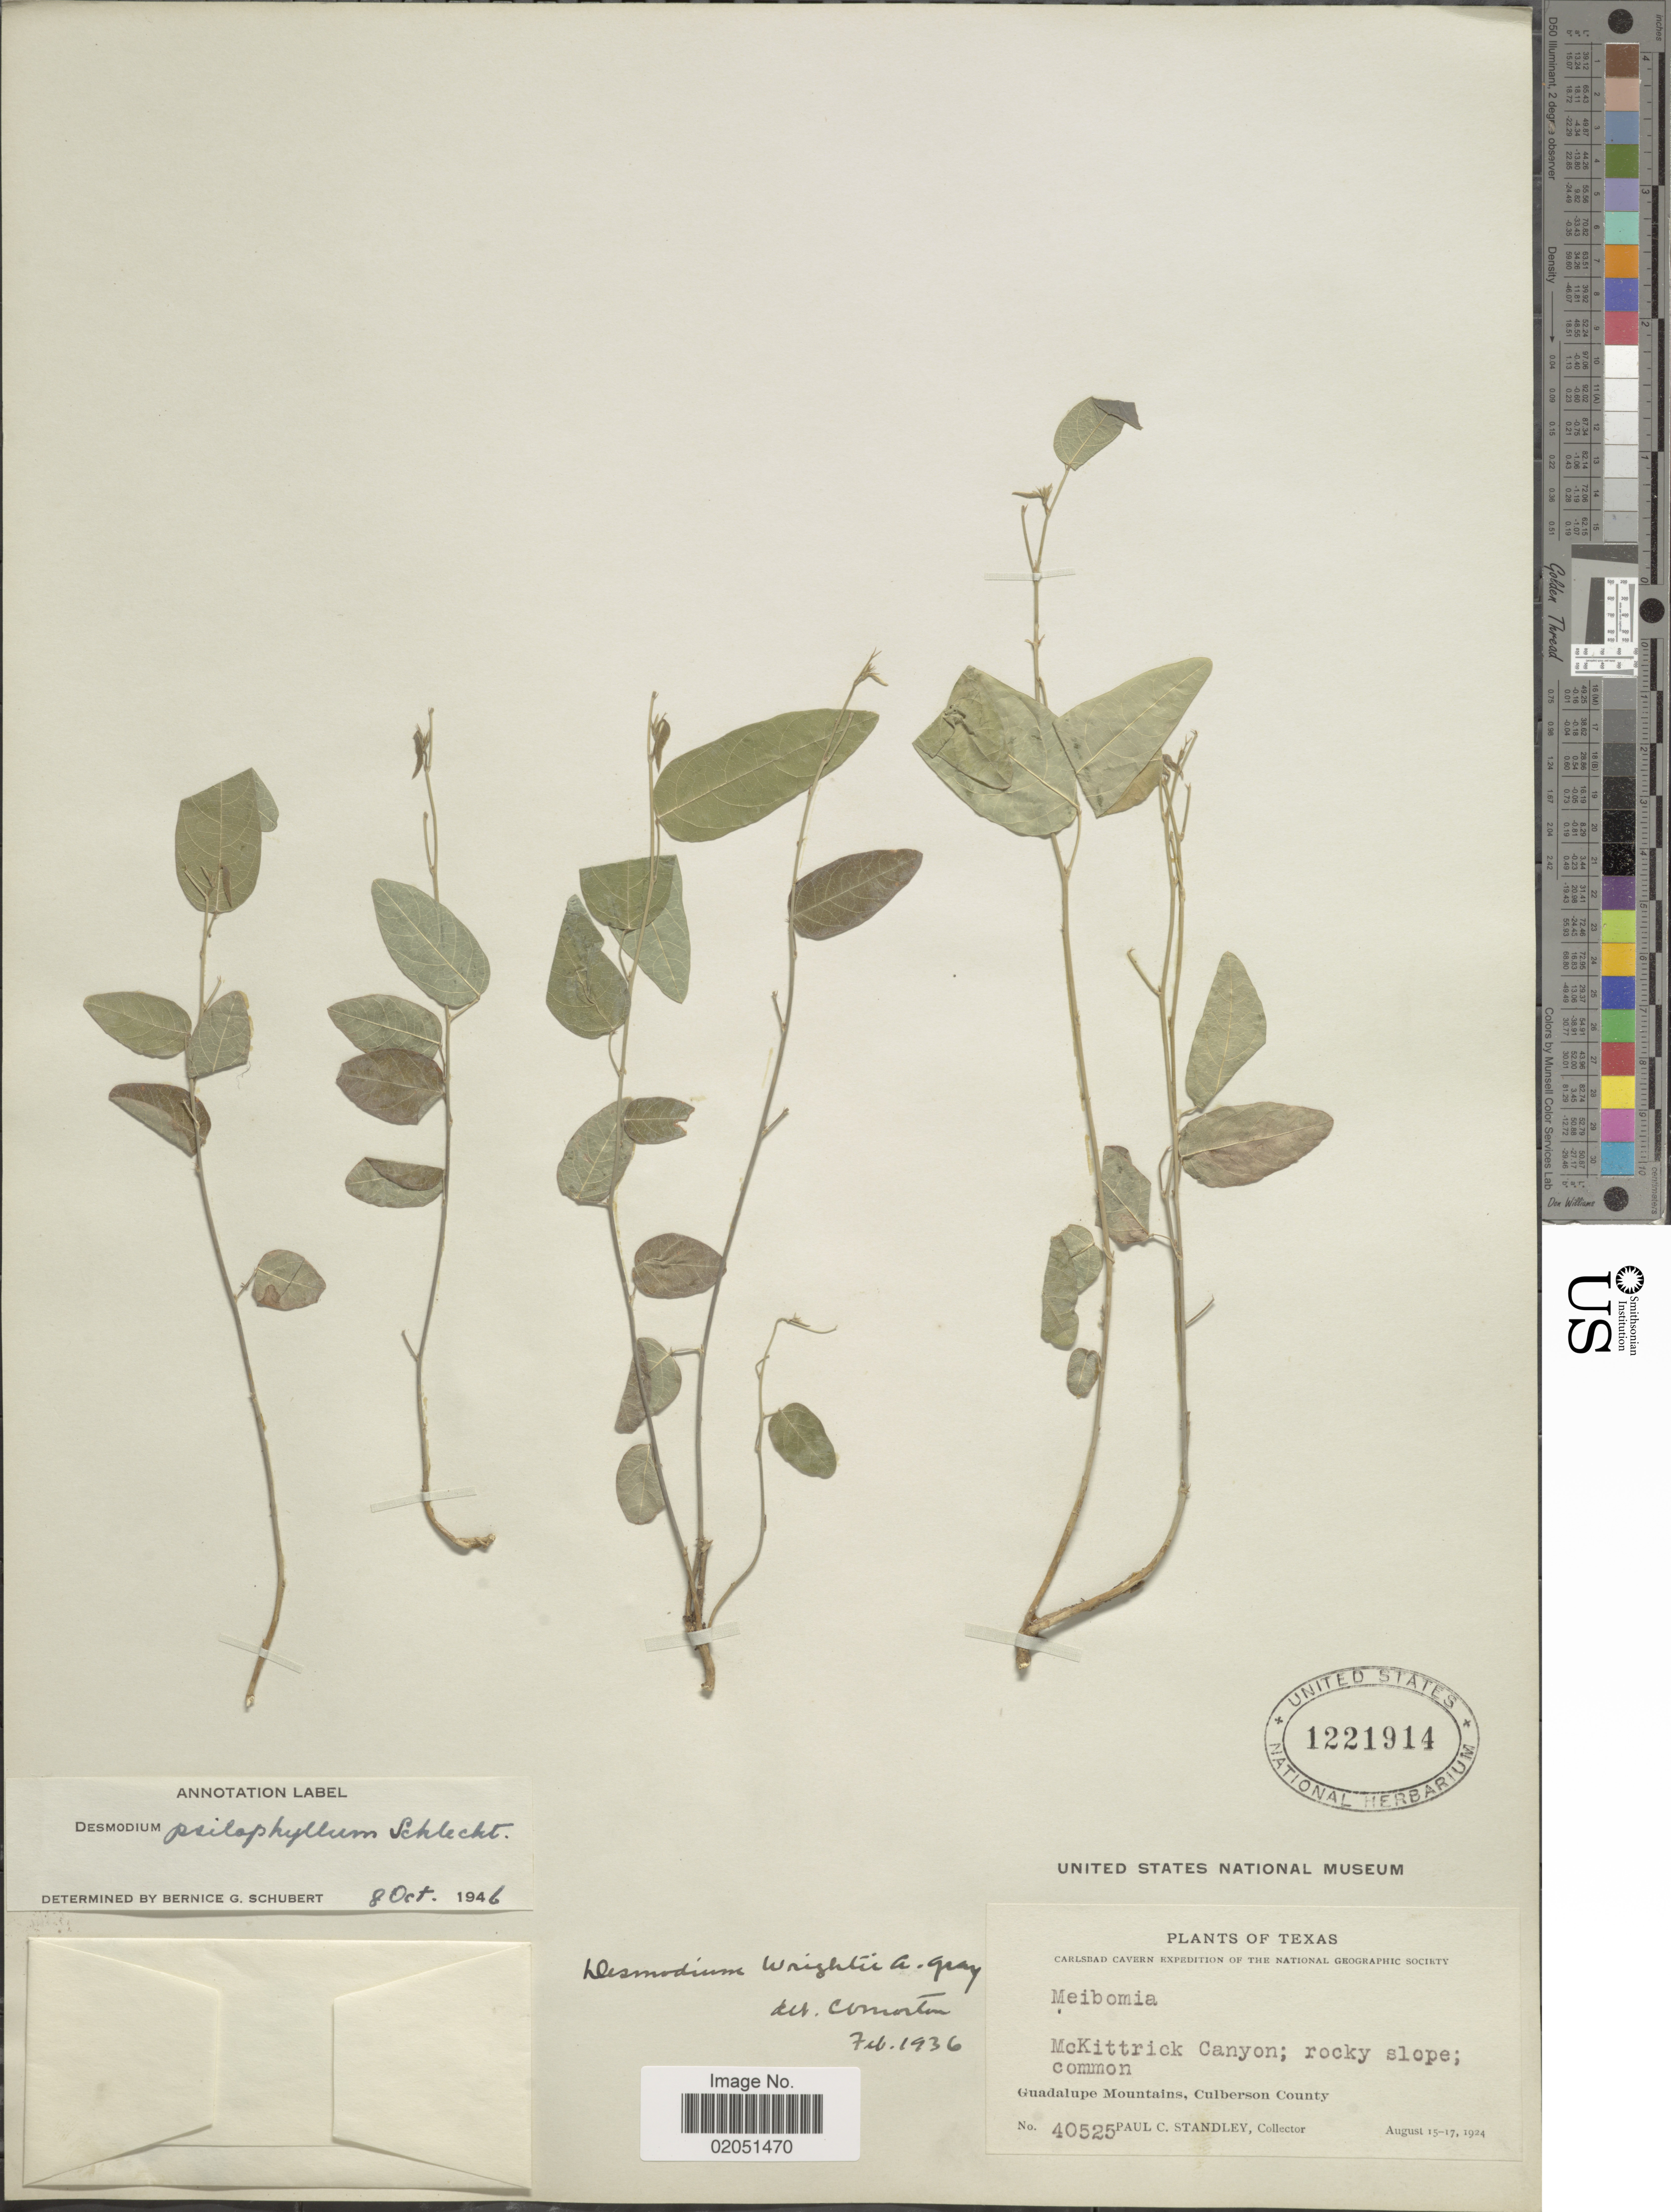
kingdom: Plantae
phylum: Tracheophyta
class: Magnoliopsida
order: Fabales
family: Fabaceae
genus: Desmodium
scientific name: Desmodium psilophyllum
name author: Schltdl.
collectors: P. C. Standley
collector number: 40525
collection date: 1924-08-15/1924-08-17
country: United States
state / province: Texas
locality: McKittrick Canyon; rocky slope, Guadalupe Mountains, Culberson County.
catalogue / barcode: US 1221914